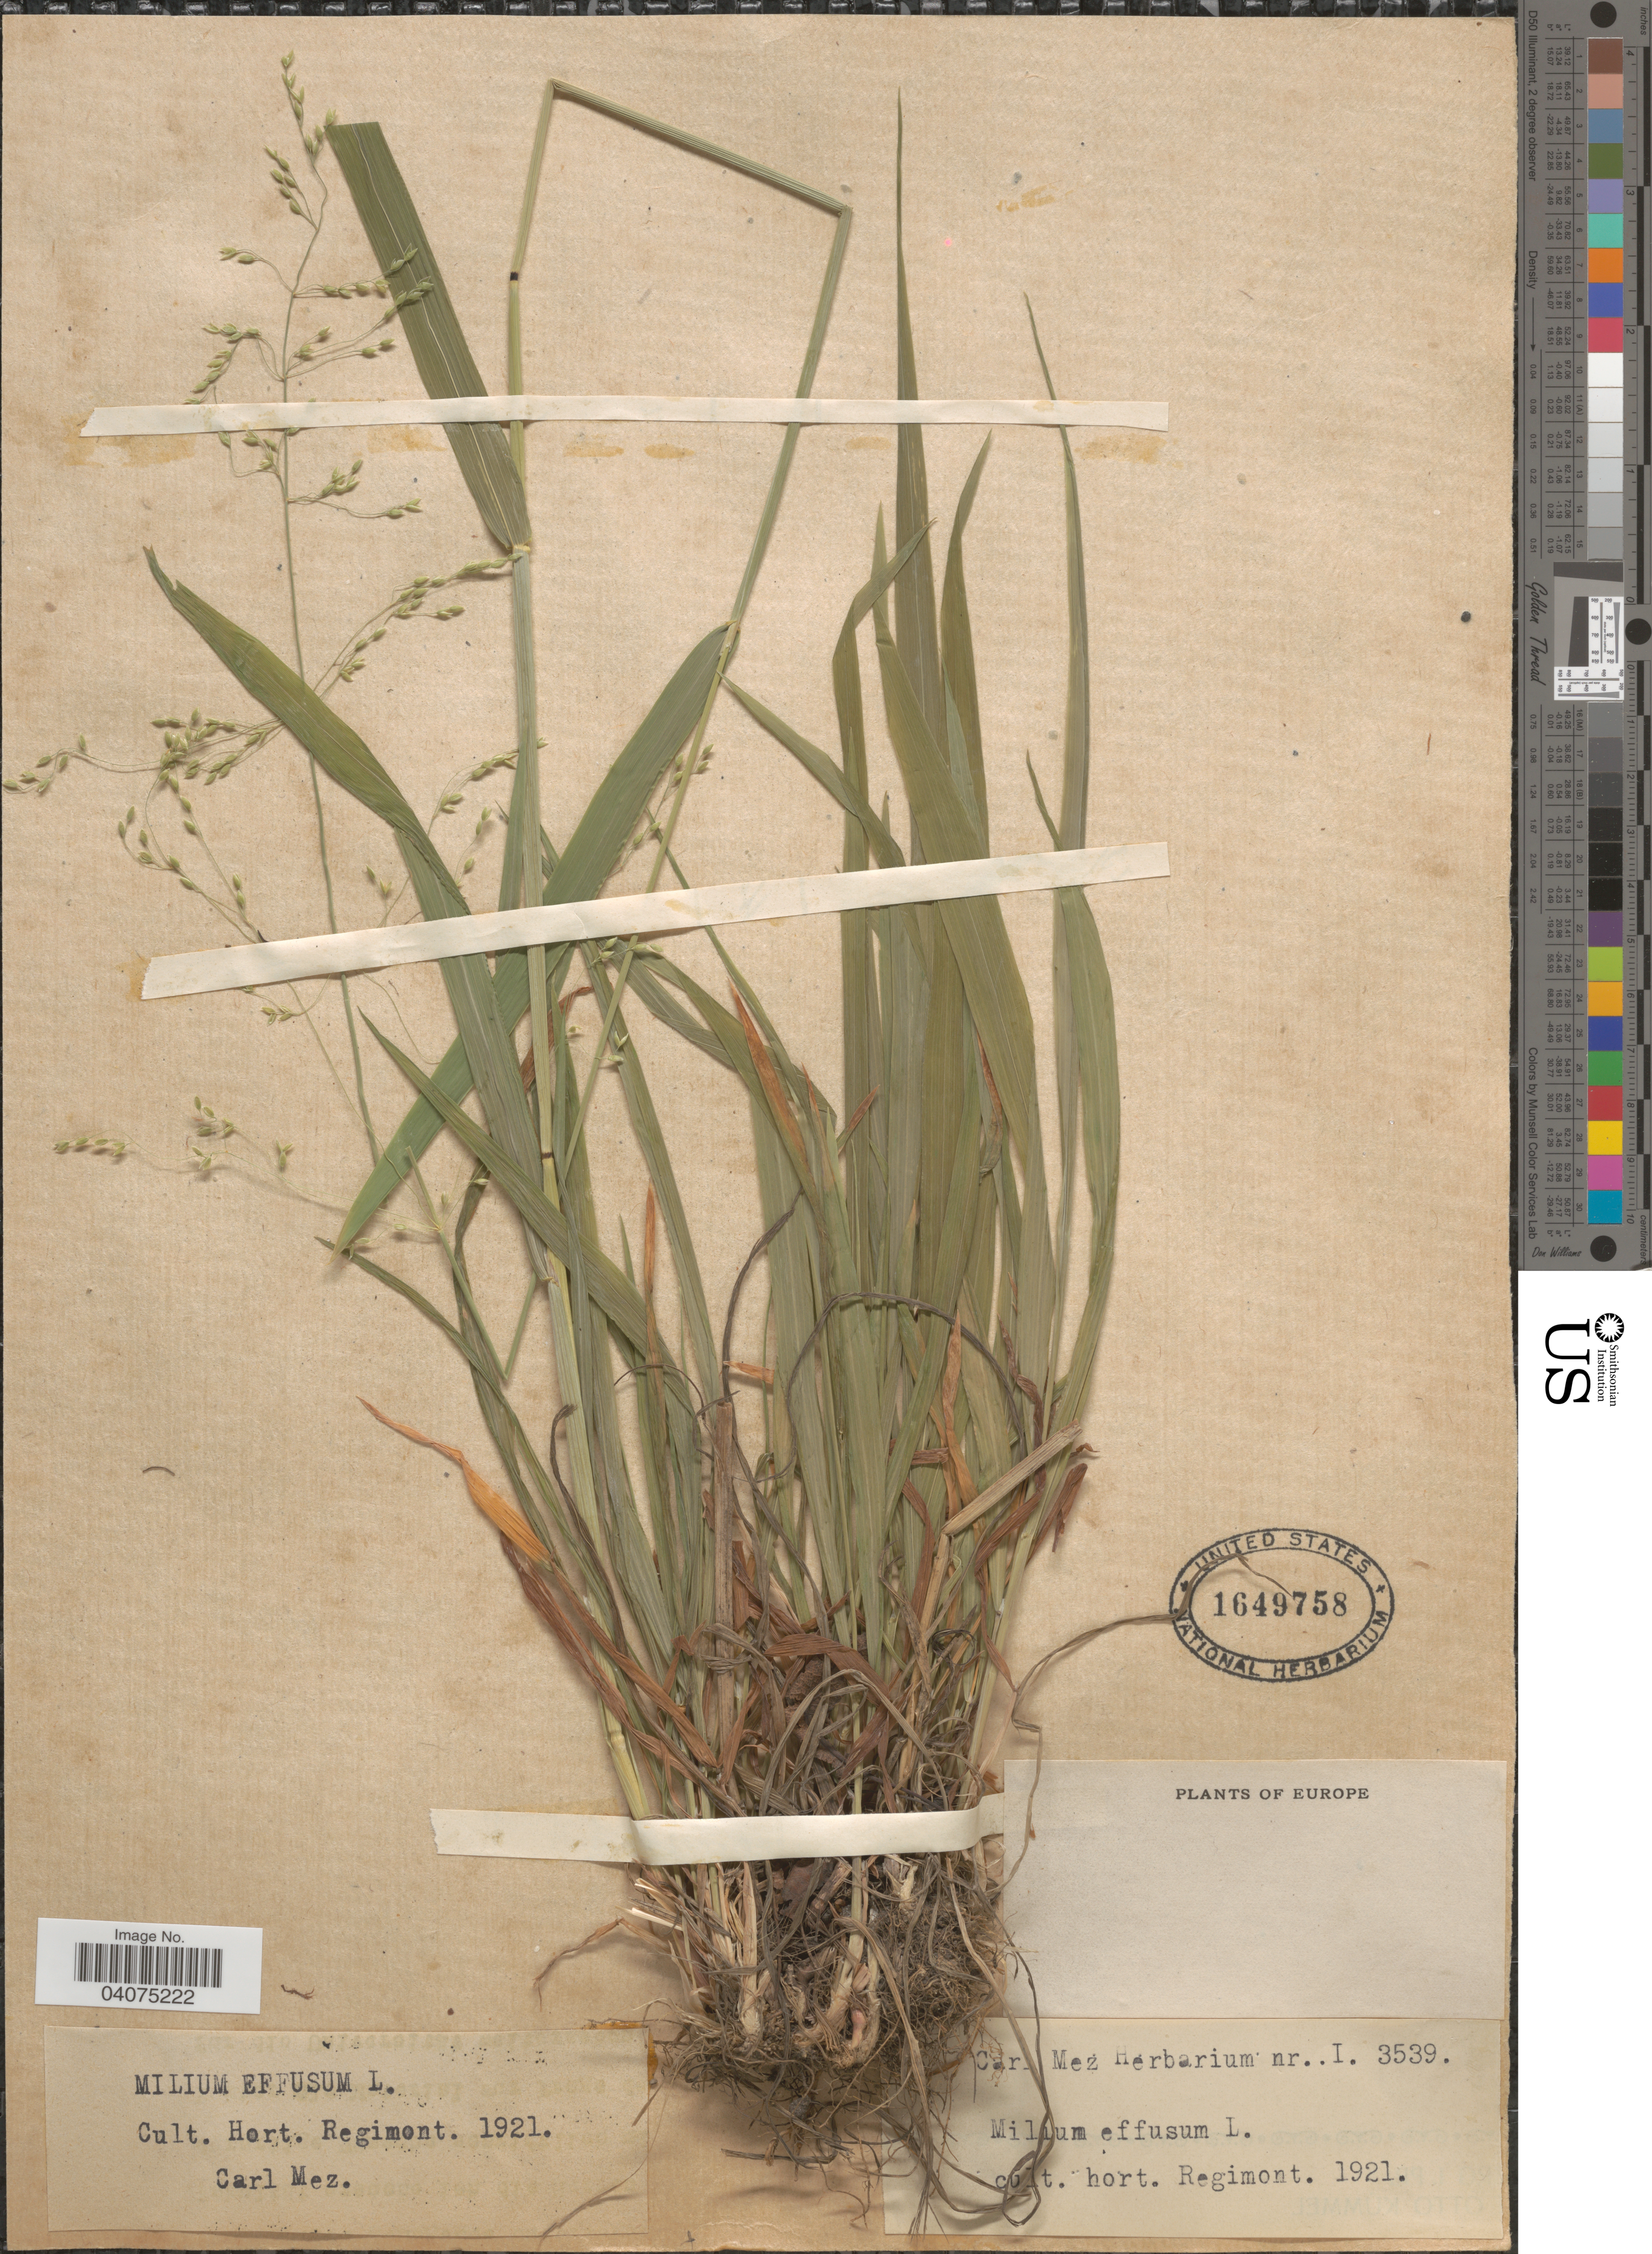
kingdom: Plantae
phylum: Tracheophyta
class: Liliopsida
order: Poales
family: Poaceae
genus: Milium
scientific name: Milium effusum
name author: L.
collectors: C. C. Mez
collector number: I3539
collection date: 1921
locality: Cult. Hort. Regimont.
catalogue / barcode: US 1649758